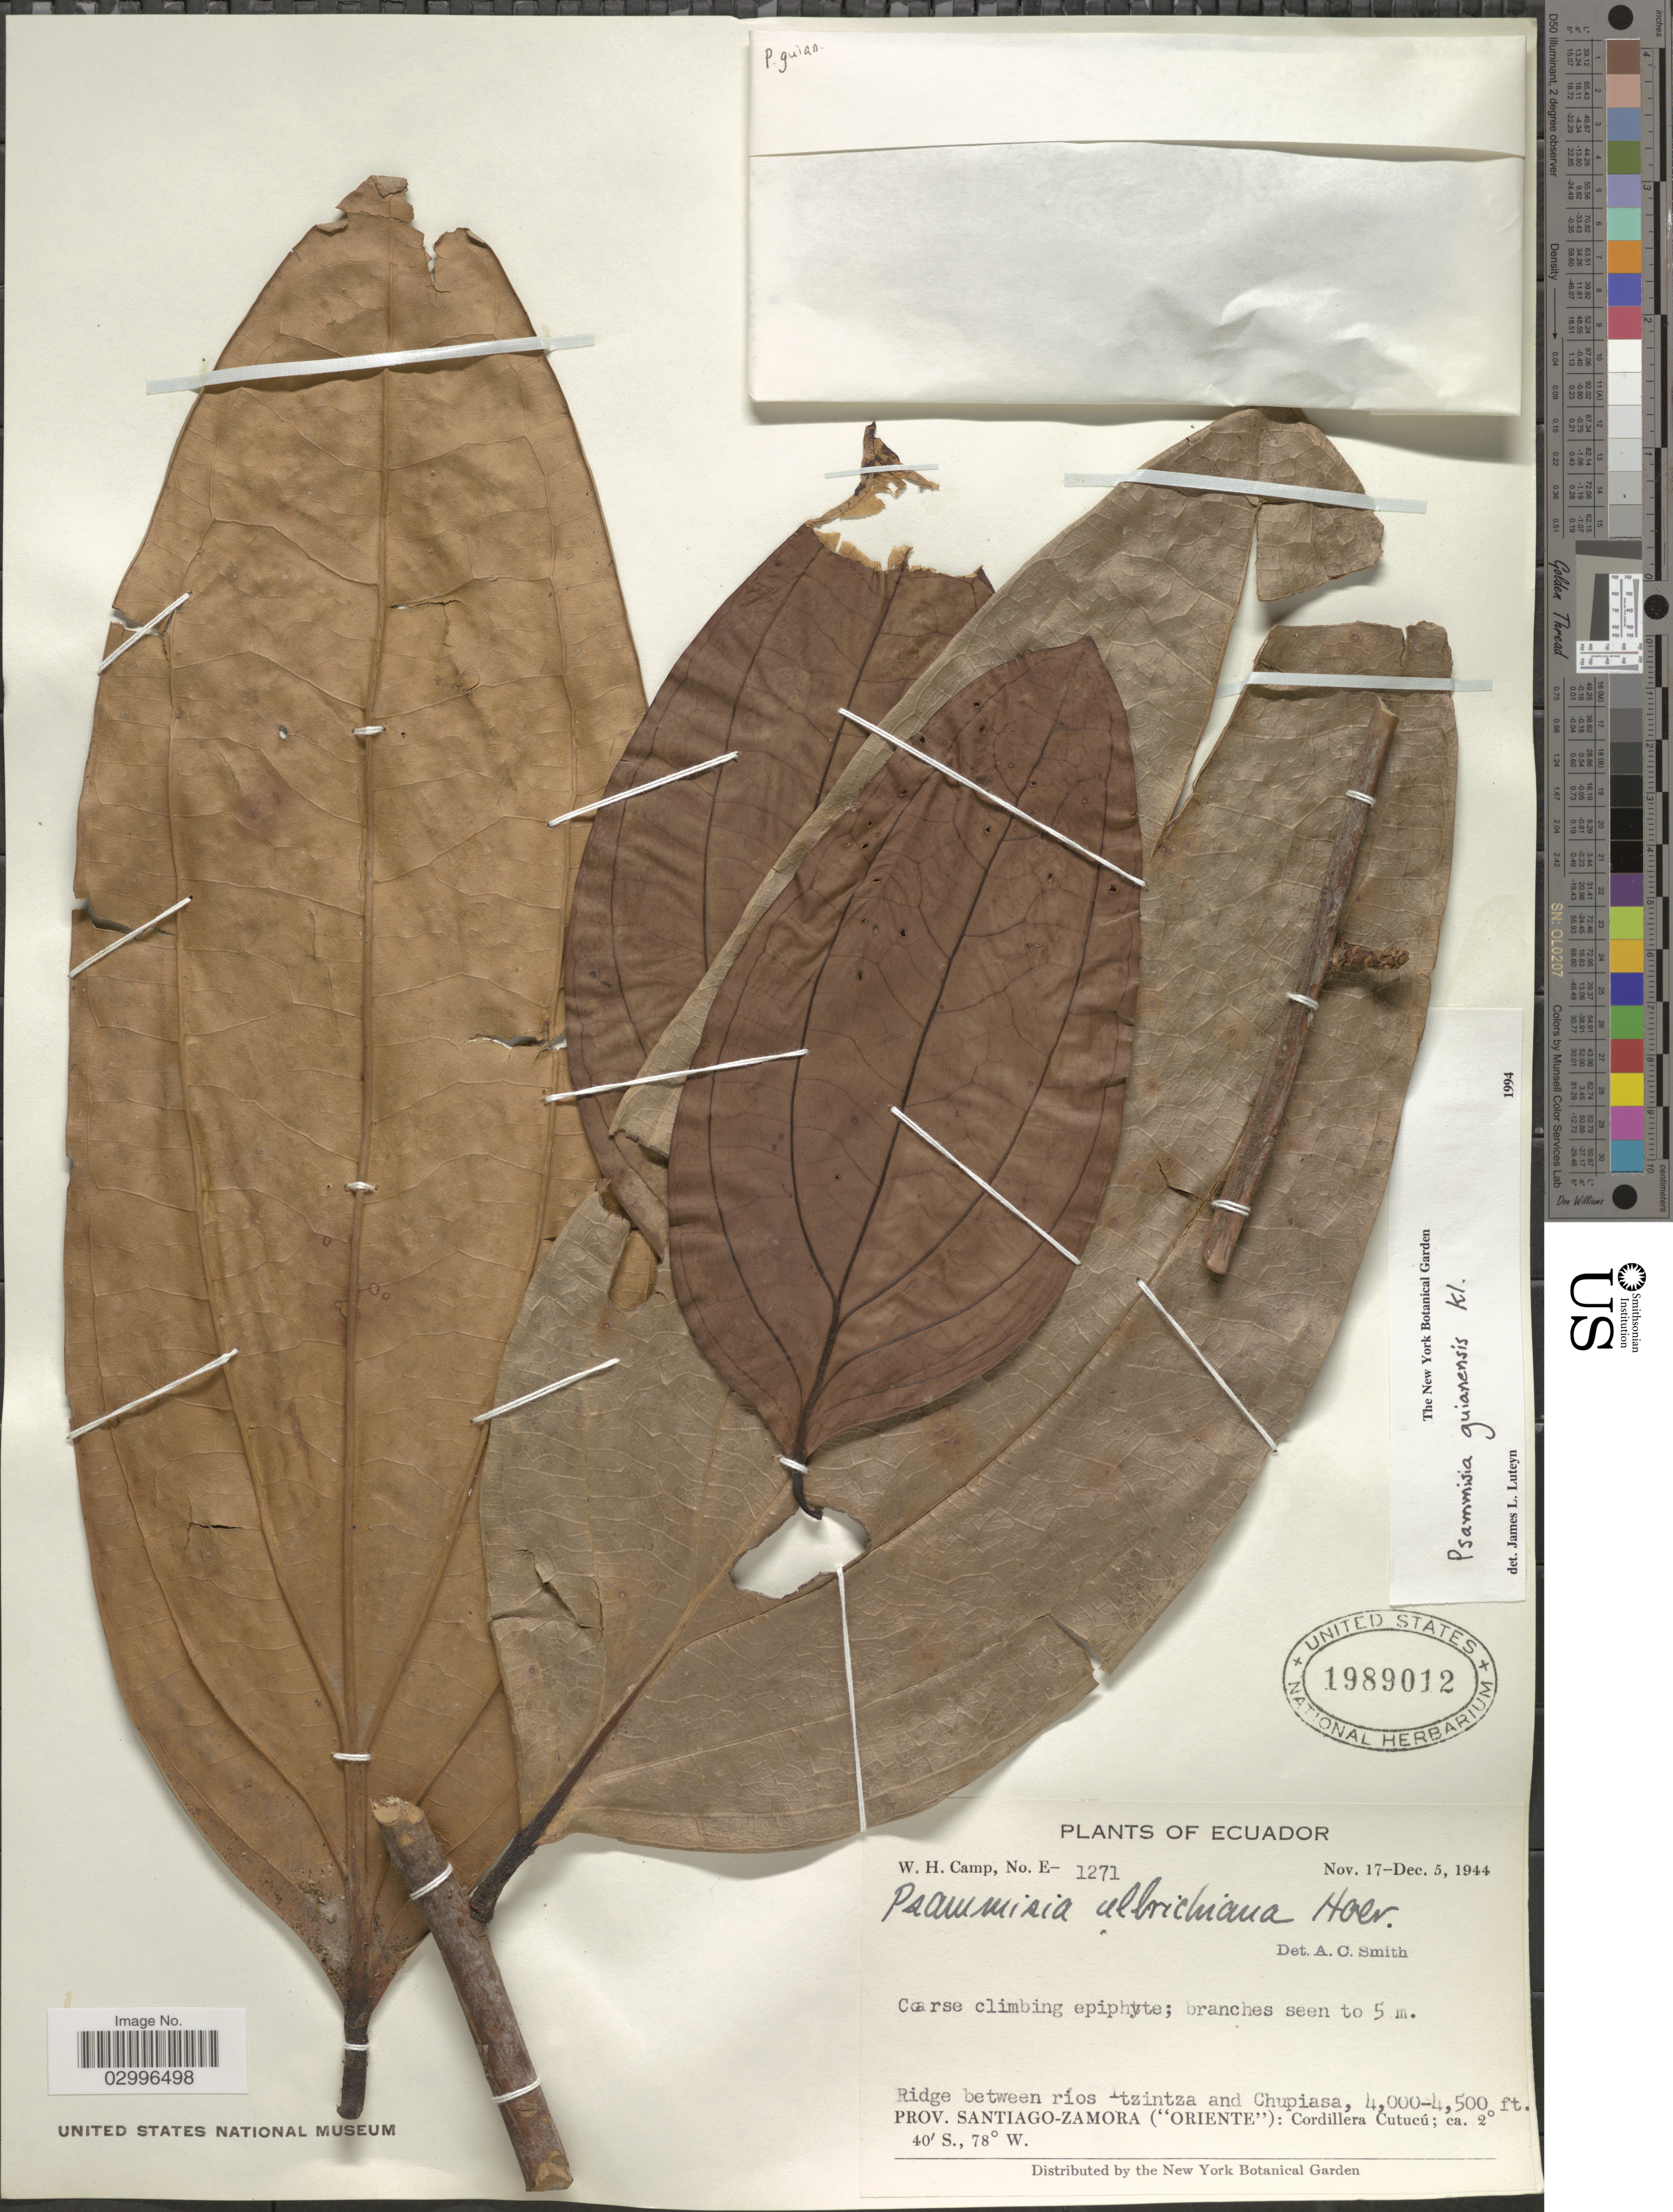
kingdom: Plantae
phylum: Tracheophyta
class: Magnoliopsida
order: Ericales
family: Ericaceae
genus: Psammisia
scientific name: Psammisia guianensis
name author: Klotzsch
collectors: W. H. Camp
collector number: E-1271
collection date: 1944-11-17/1944-12-05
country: Ecuador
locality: Ridge between ríos Itzintza and Chupiasa. Prov. Santiago-Zamora ("Oriente") : Cordillera Cutucú.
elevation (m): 1219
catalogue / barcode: US 1989012